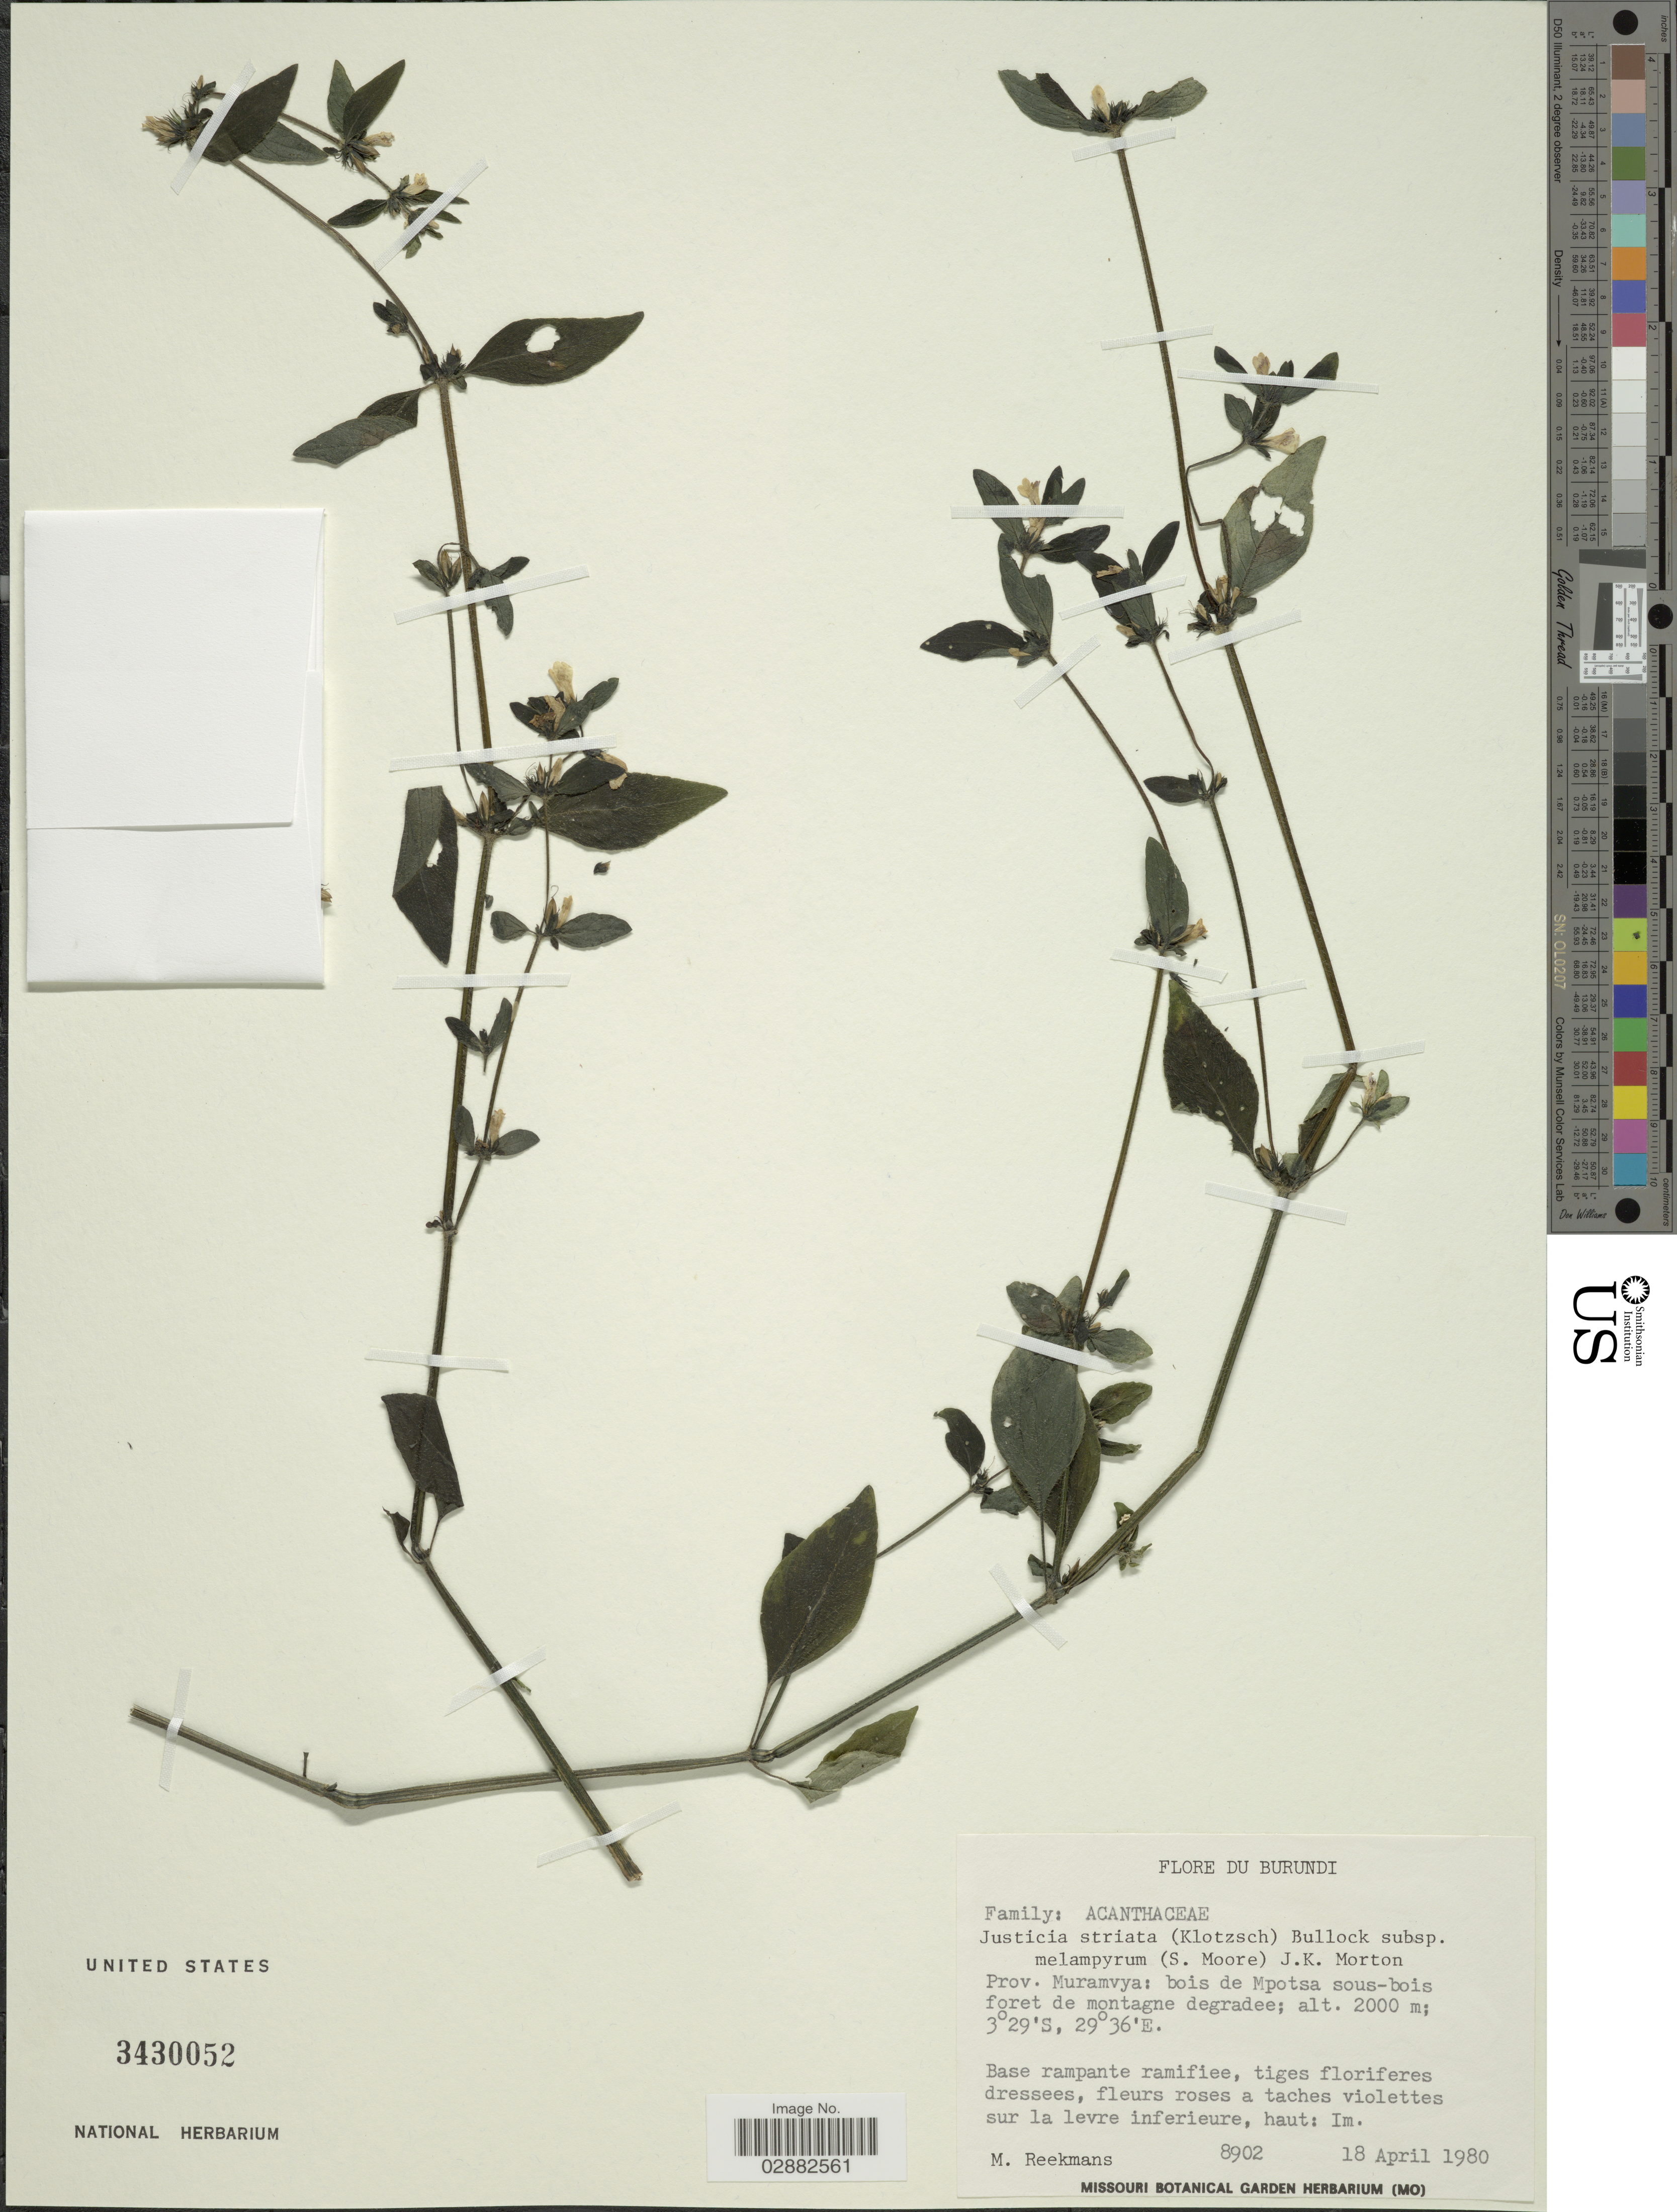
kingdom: Plantae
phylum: Tracheophyta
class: Magnoliopsida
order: Lamiales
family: Acanthaceae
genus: Justicia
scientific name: Justicia striata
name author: D.N. Gibson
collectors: M. Reekmans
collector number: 8902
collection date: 1980-04-18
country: Burundi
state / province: Muramvya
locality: Bois de Mpotsa sous-bois foret de montagne degradee.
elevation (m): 2000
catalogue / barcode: US 3430052